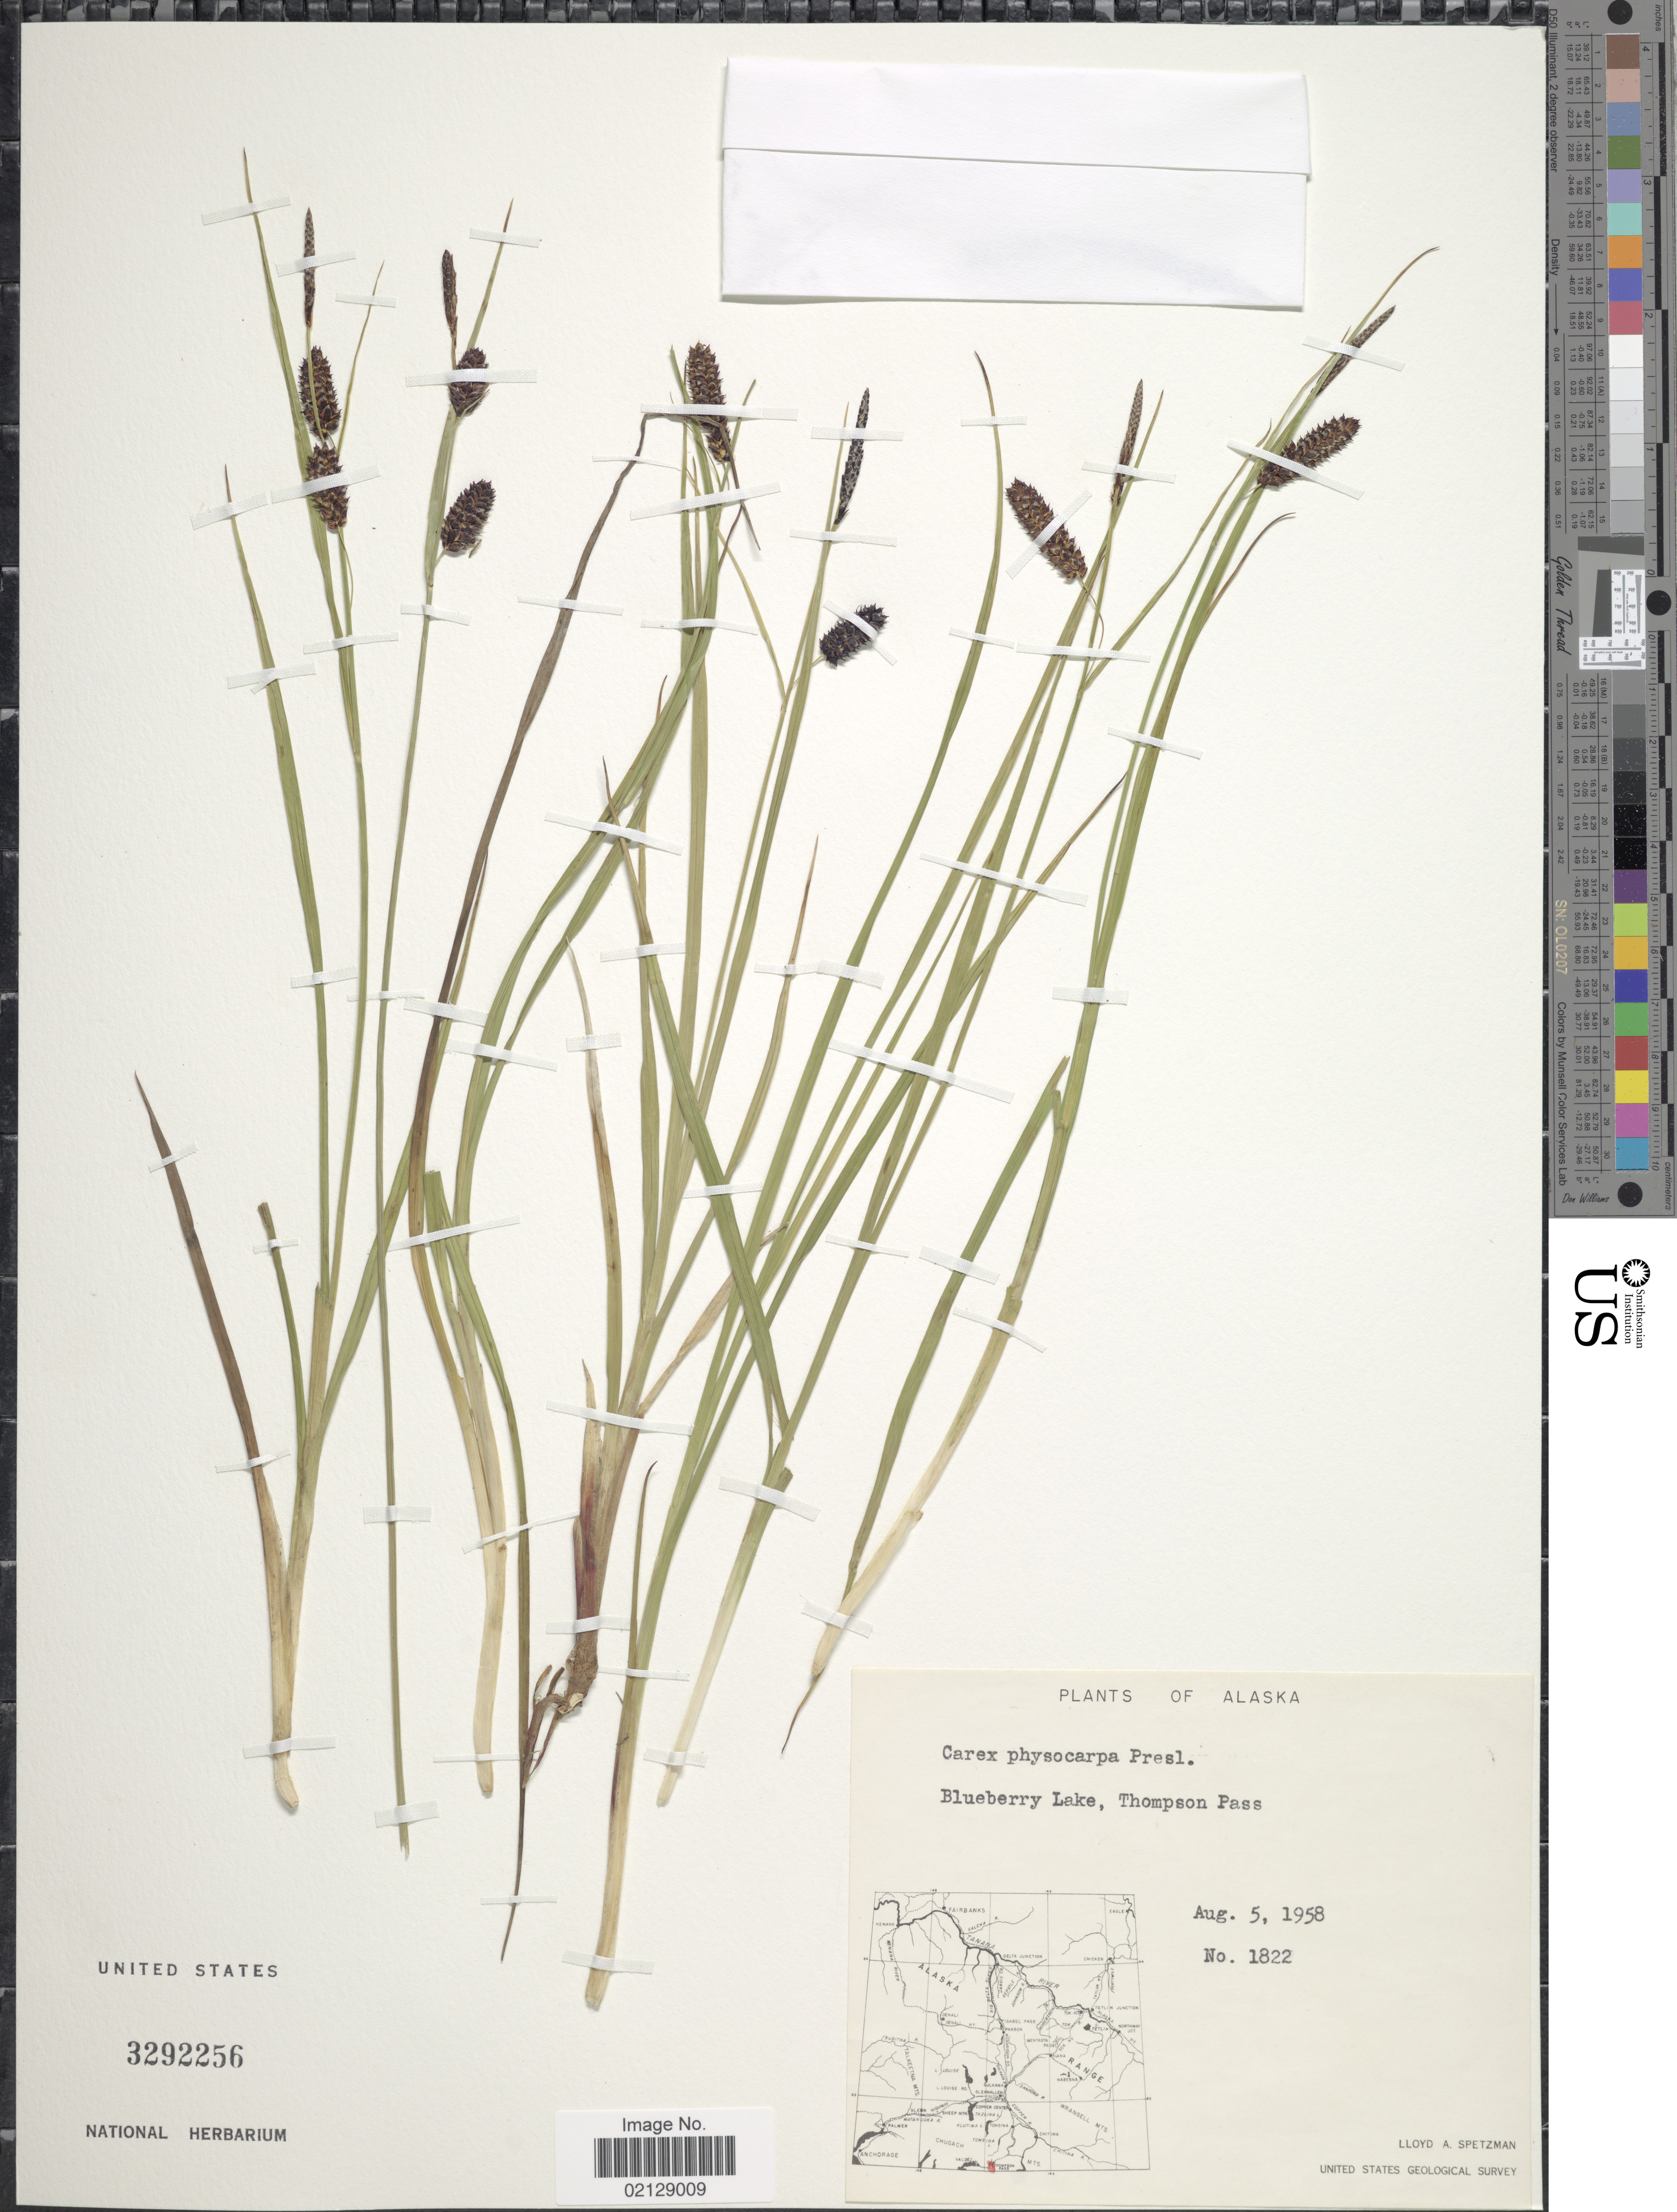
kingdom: Plantae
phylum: Tracheophyta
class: Liliopsida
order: Poales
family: Cyperaceae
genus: Carex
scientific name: Carex saxatilis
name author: L.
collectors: L. Spetzman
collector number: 1822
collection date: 1958-08-05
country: United States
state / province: Alaska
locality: Blueberry Lake, Thompson Pass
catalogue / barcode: US 3292256